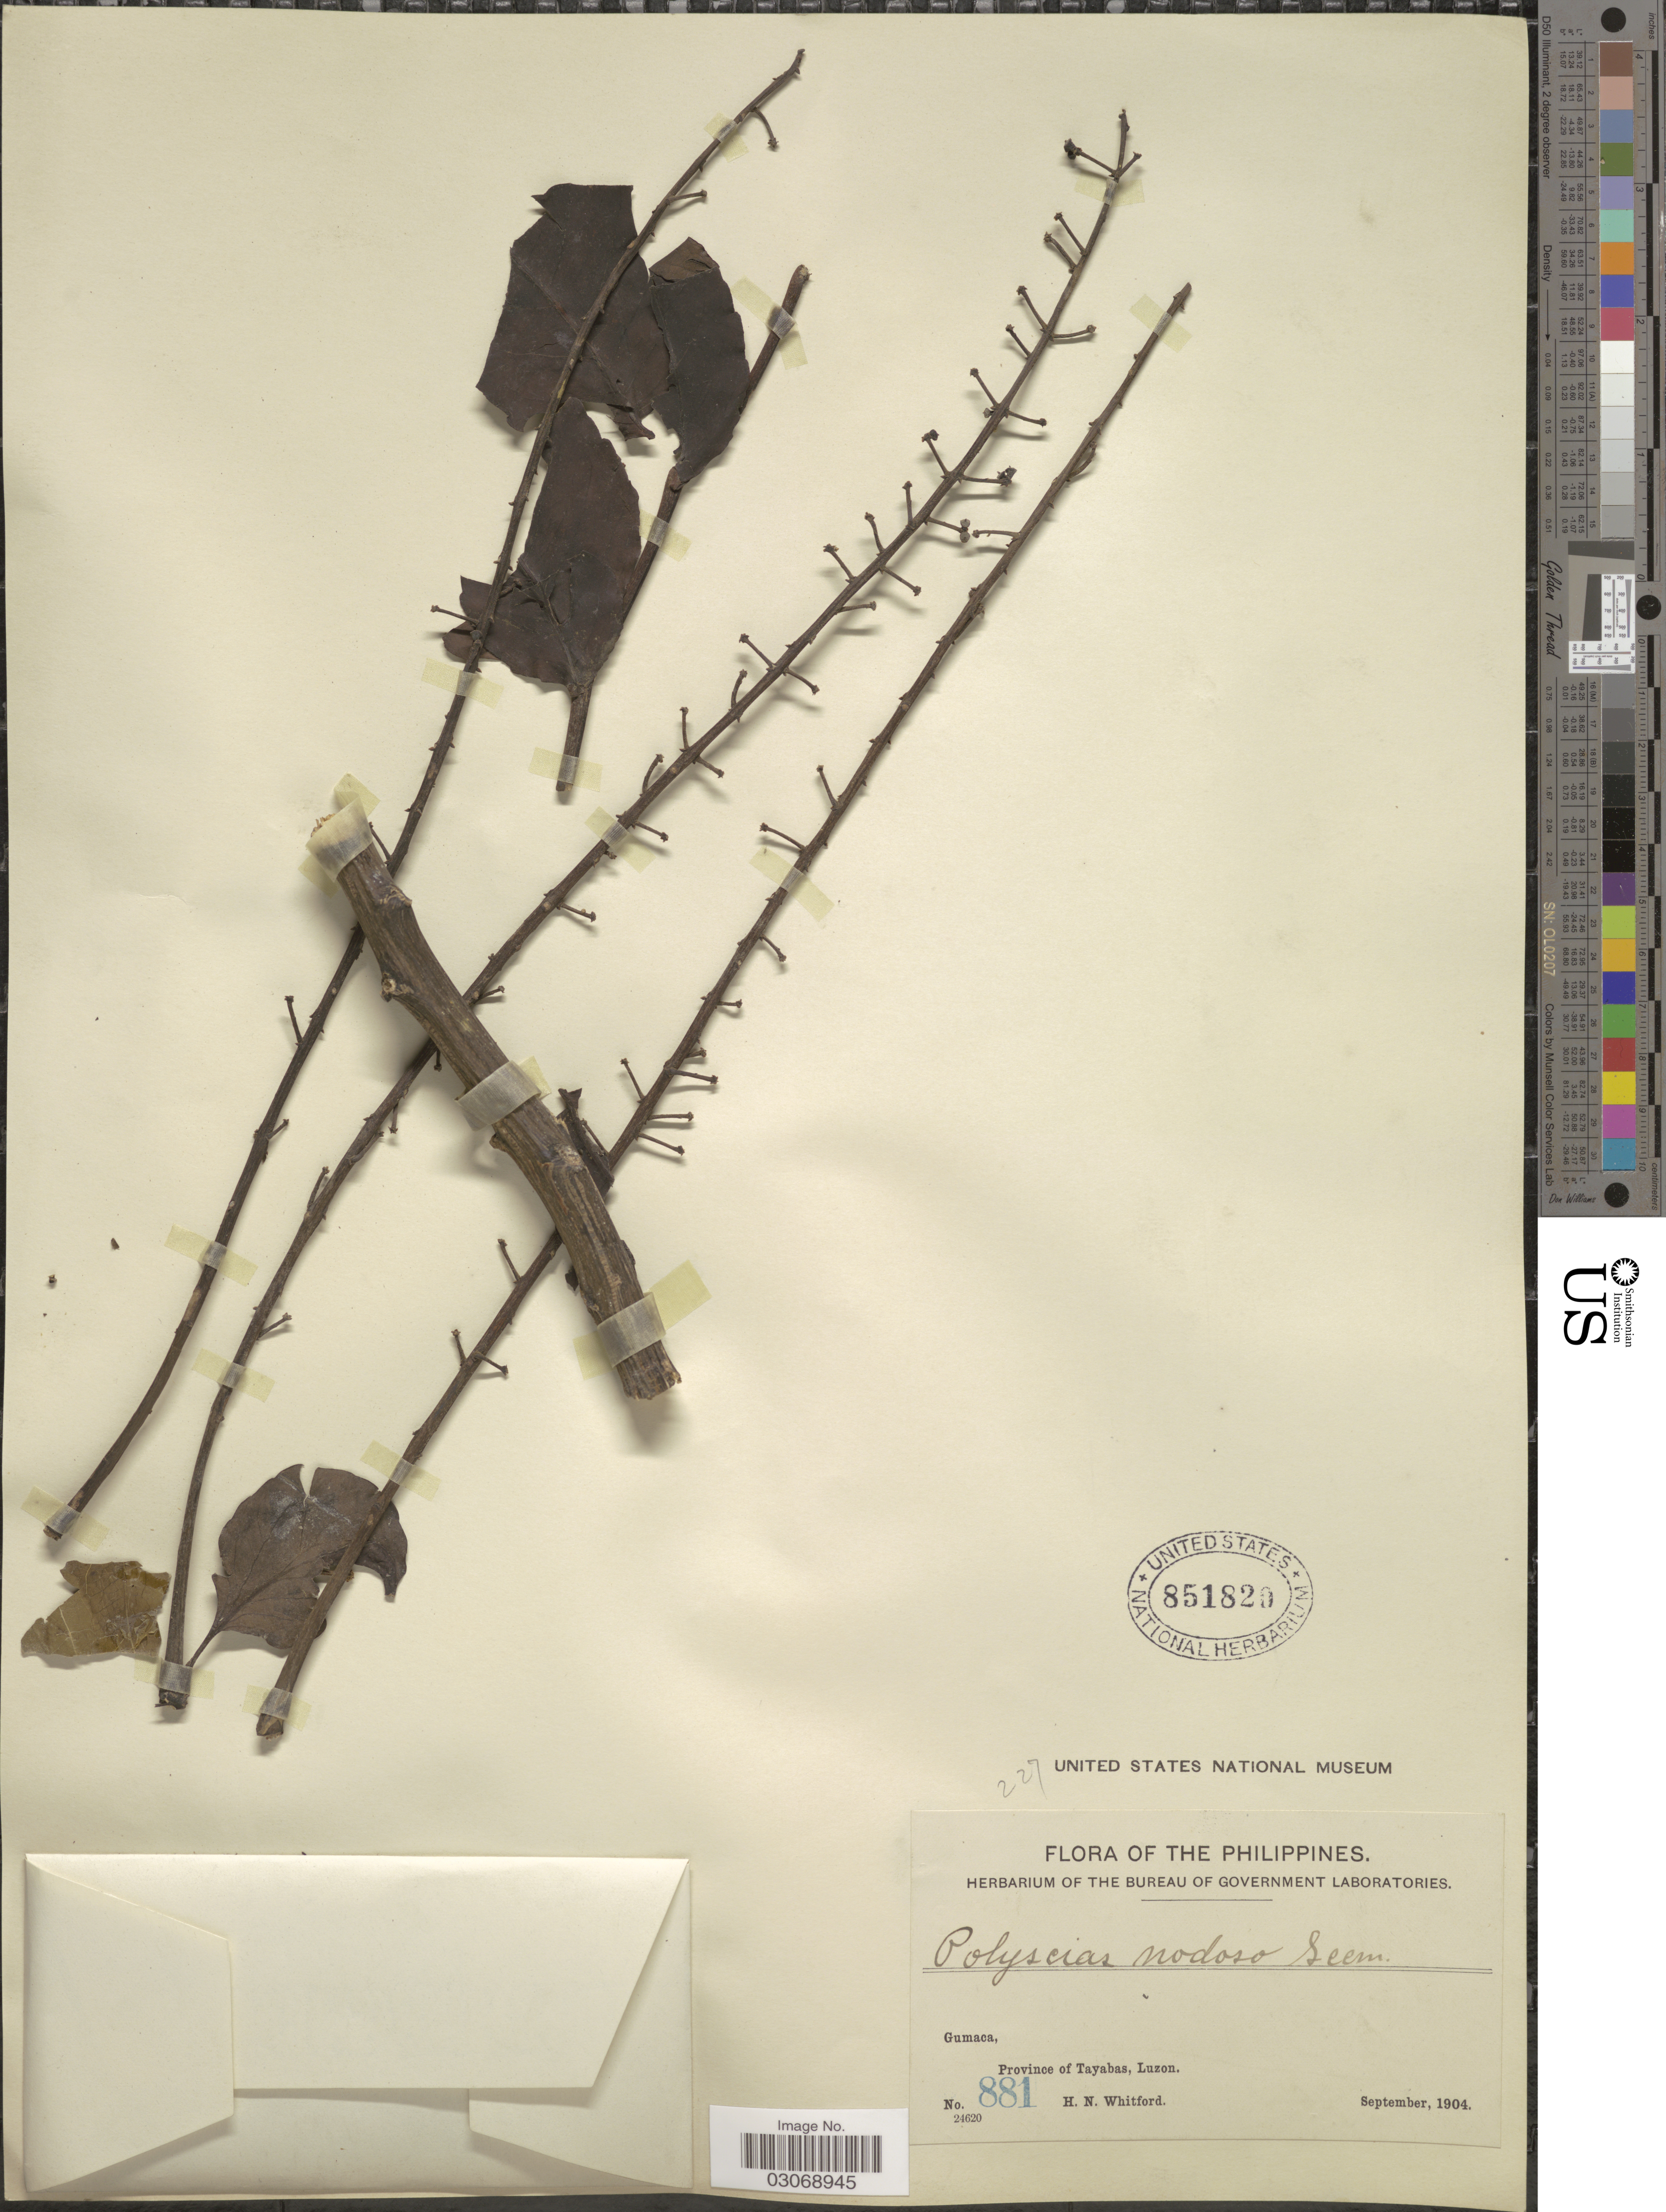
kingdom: Plantae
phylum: Tracheophyta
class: Magnoliopsida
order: Apiales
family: Araliaceae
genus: Polyscias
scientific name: Polyscias nodosa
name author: (Blume) Seem.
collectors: H. N. Whitford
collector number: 881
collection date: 1904-09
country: Philippines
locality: The Philippines. Gumaca, Province of Tayabas, Luzon.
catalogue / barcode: US 851820